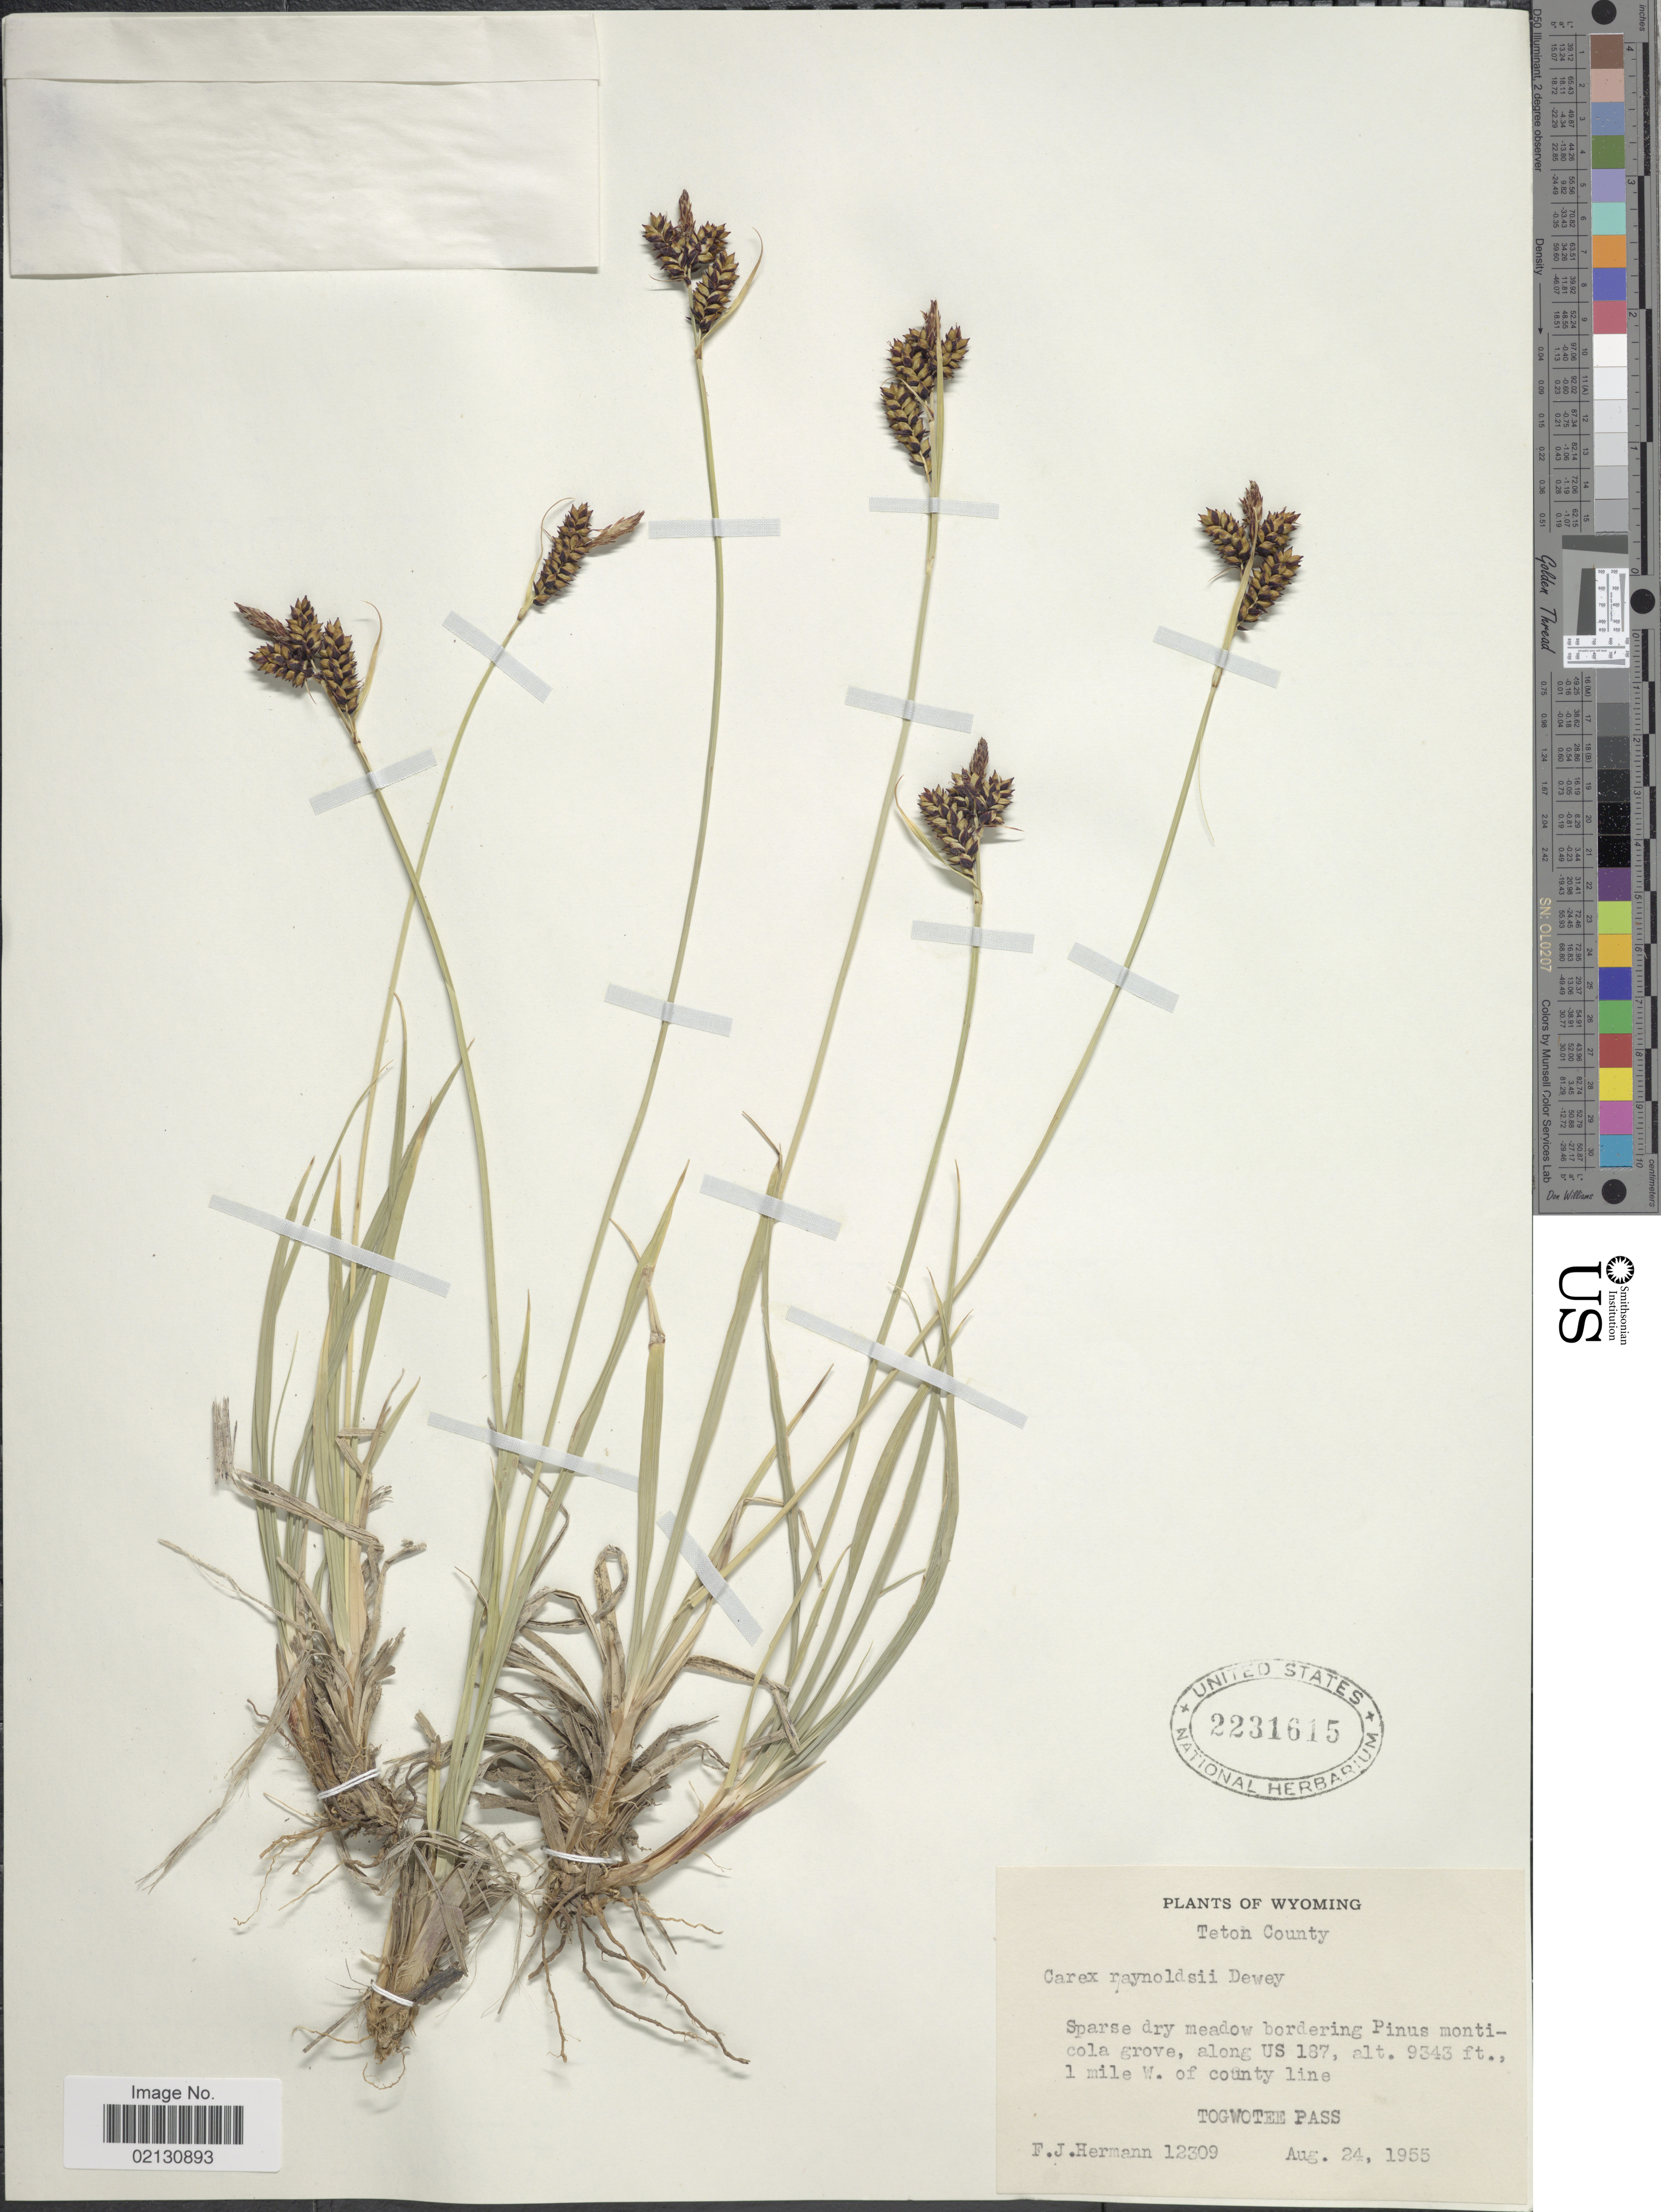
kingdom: Plantae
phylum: Tracheophyta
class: Liliopsida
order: Poales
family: Cyperaceae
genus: Carex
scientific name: Carex raynoldsii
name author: Dewey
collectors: F. J. Hermann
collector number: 12309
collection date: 1955-08-24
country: United States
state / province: Wyoming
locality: Teton County. along US 187, 1 mile W. of county line. Togwotee Pass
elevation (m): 2848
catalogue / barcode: US 2231615